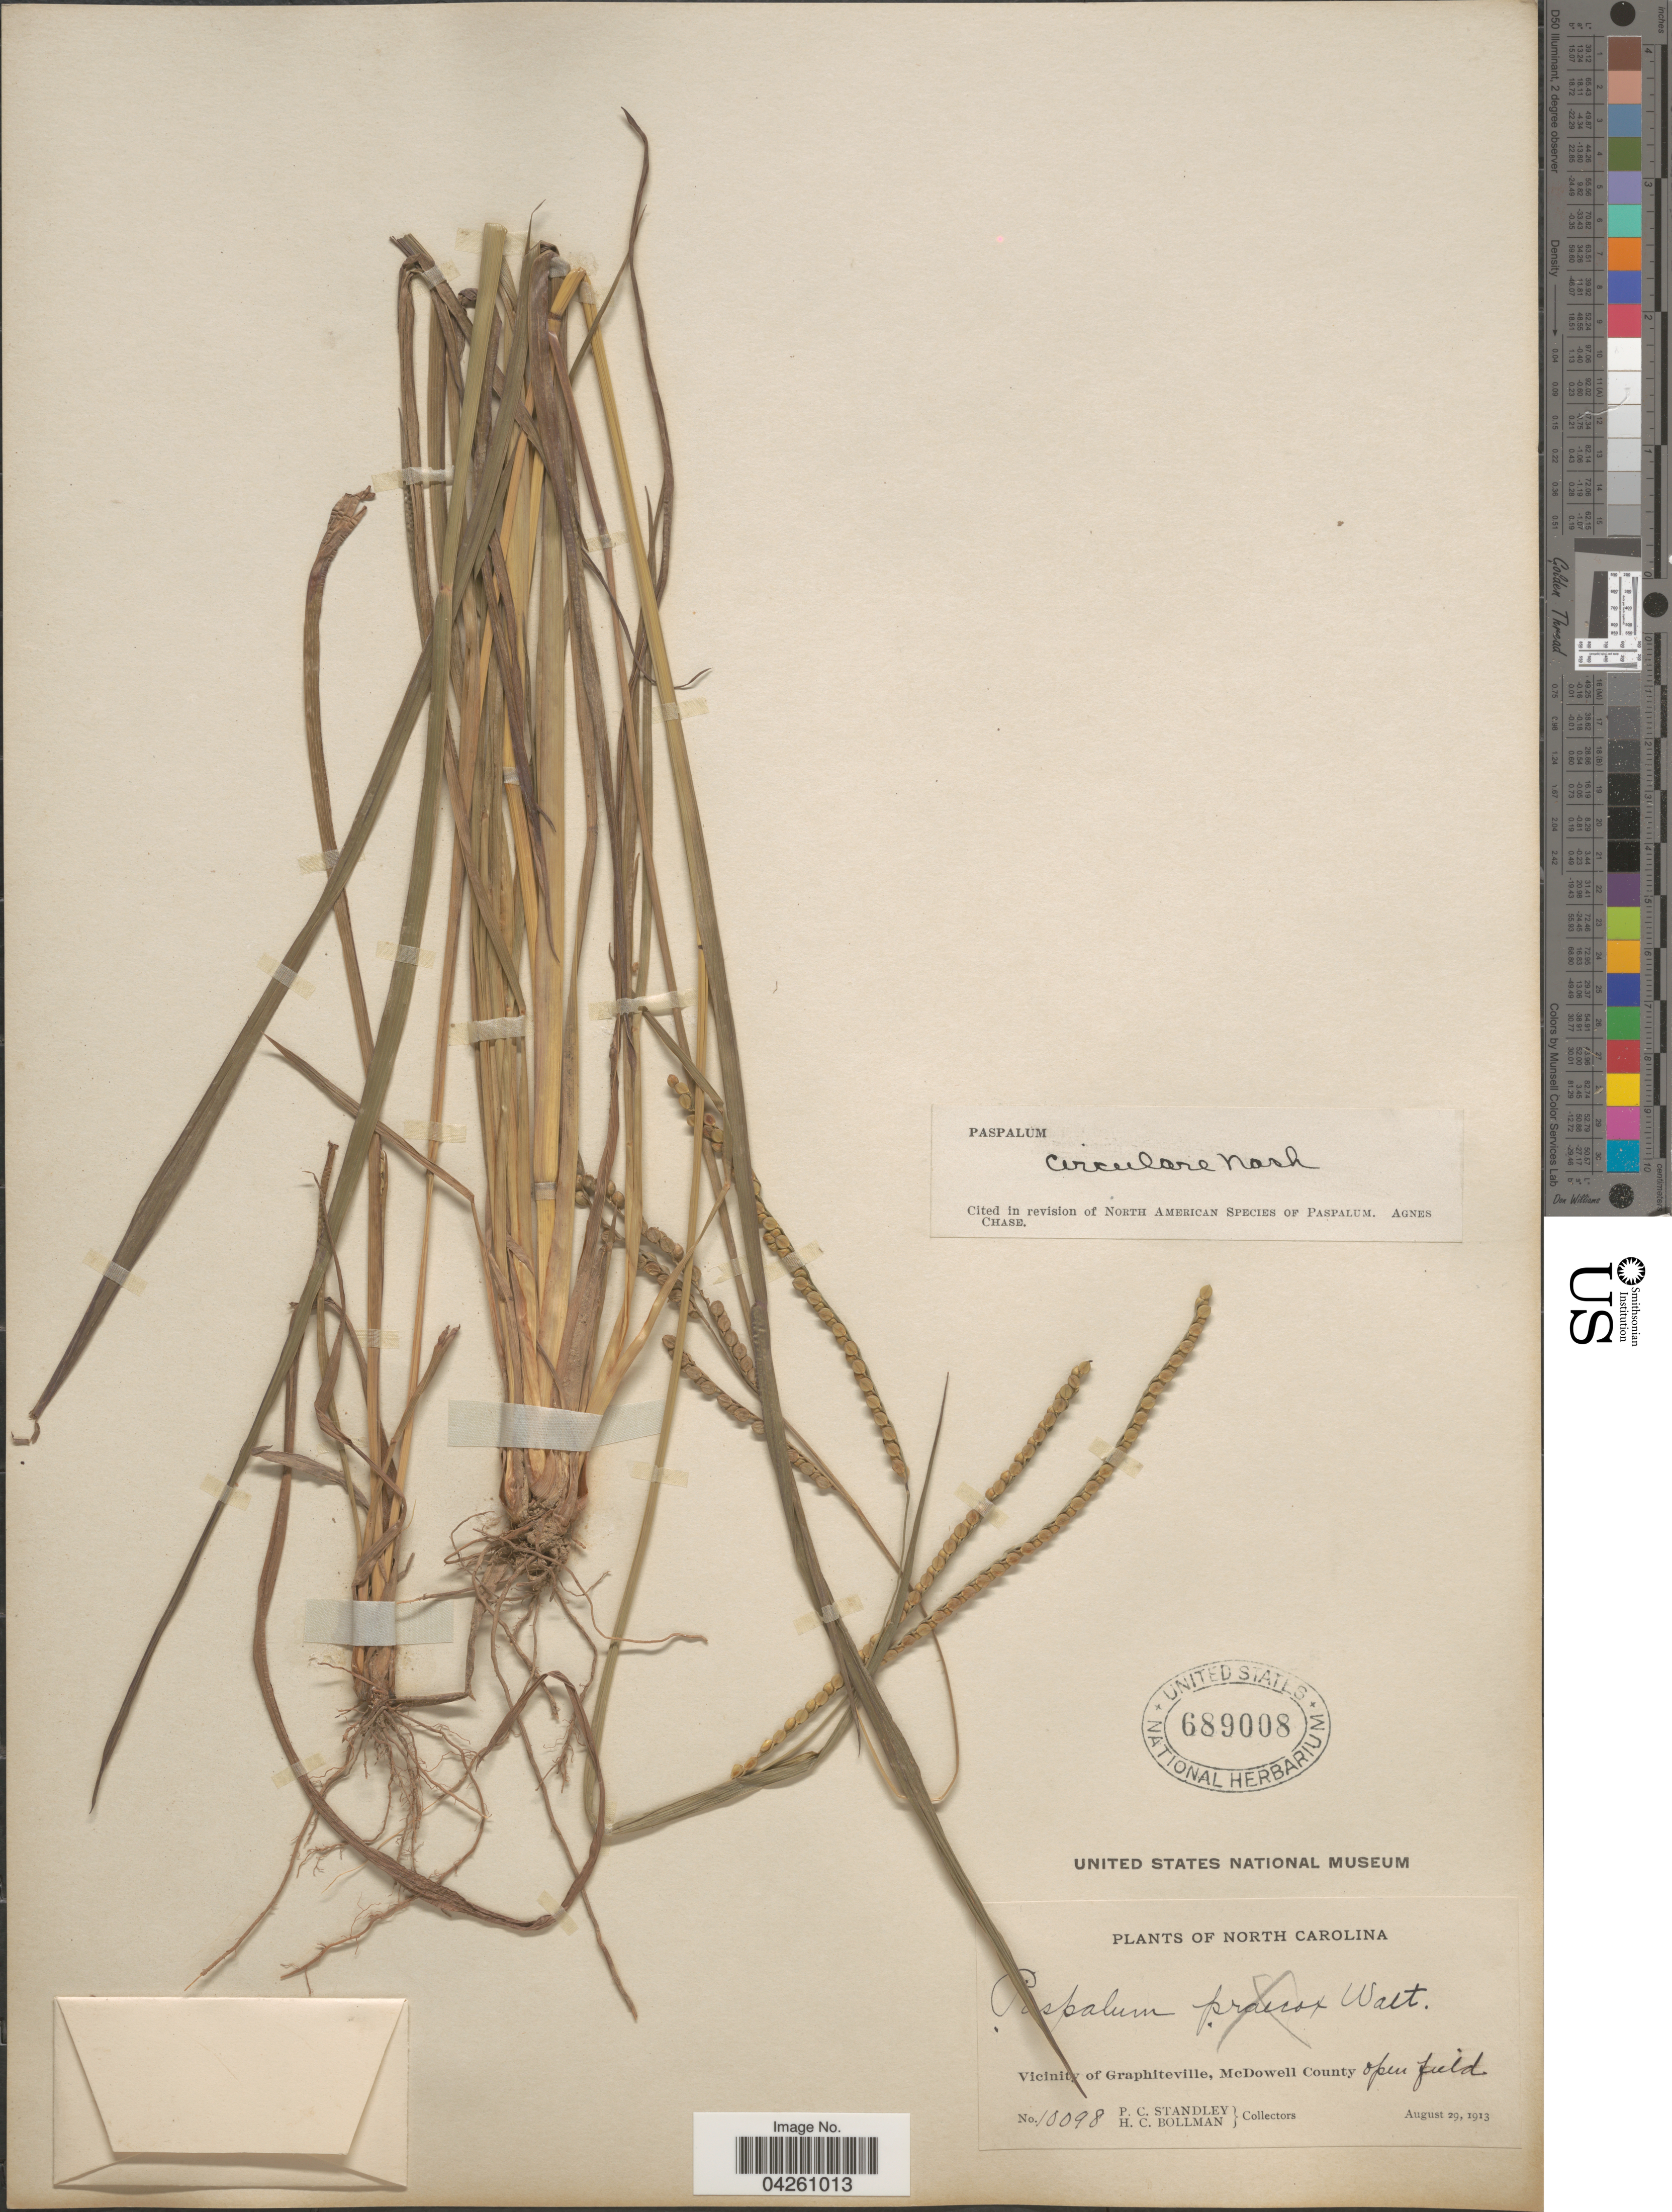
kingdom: Plantae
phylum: Tracheophyta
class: Liliopsida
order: Poales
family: Poaceae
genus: Paspalum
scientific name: Paspalum circulare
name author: Nash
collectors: P. C. Standley & H. C. Bollman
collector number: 10098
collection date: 1913-08-29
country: United States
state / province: North Carolina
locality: Vicinity of Graphiteville, McDowell County. Open field.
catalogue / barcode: US 689008